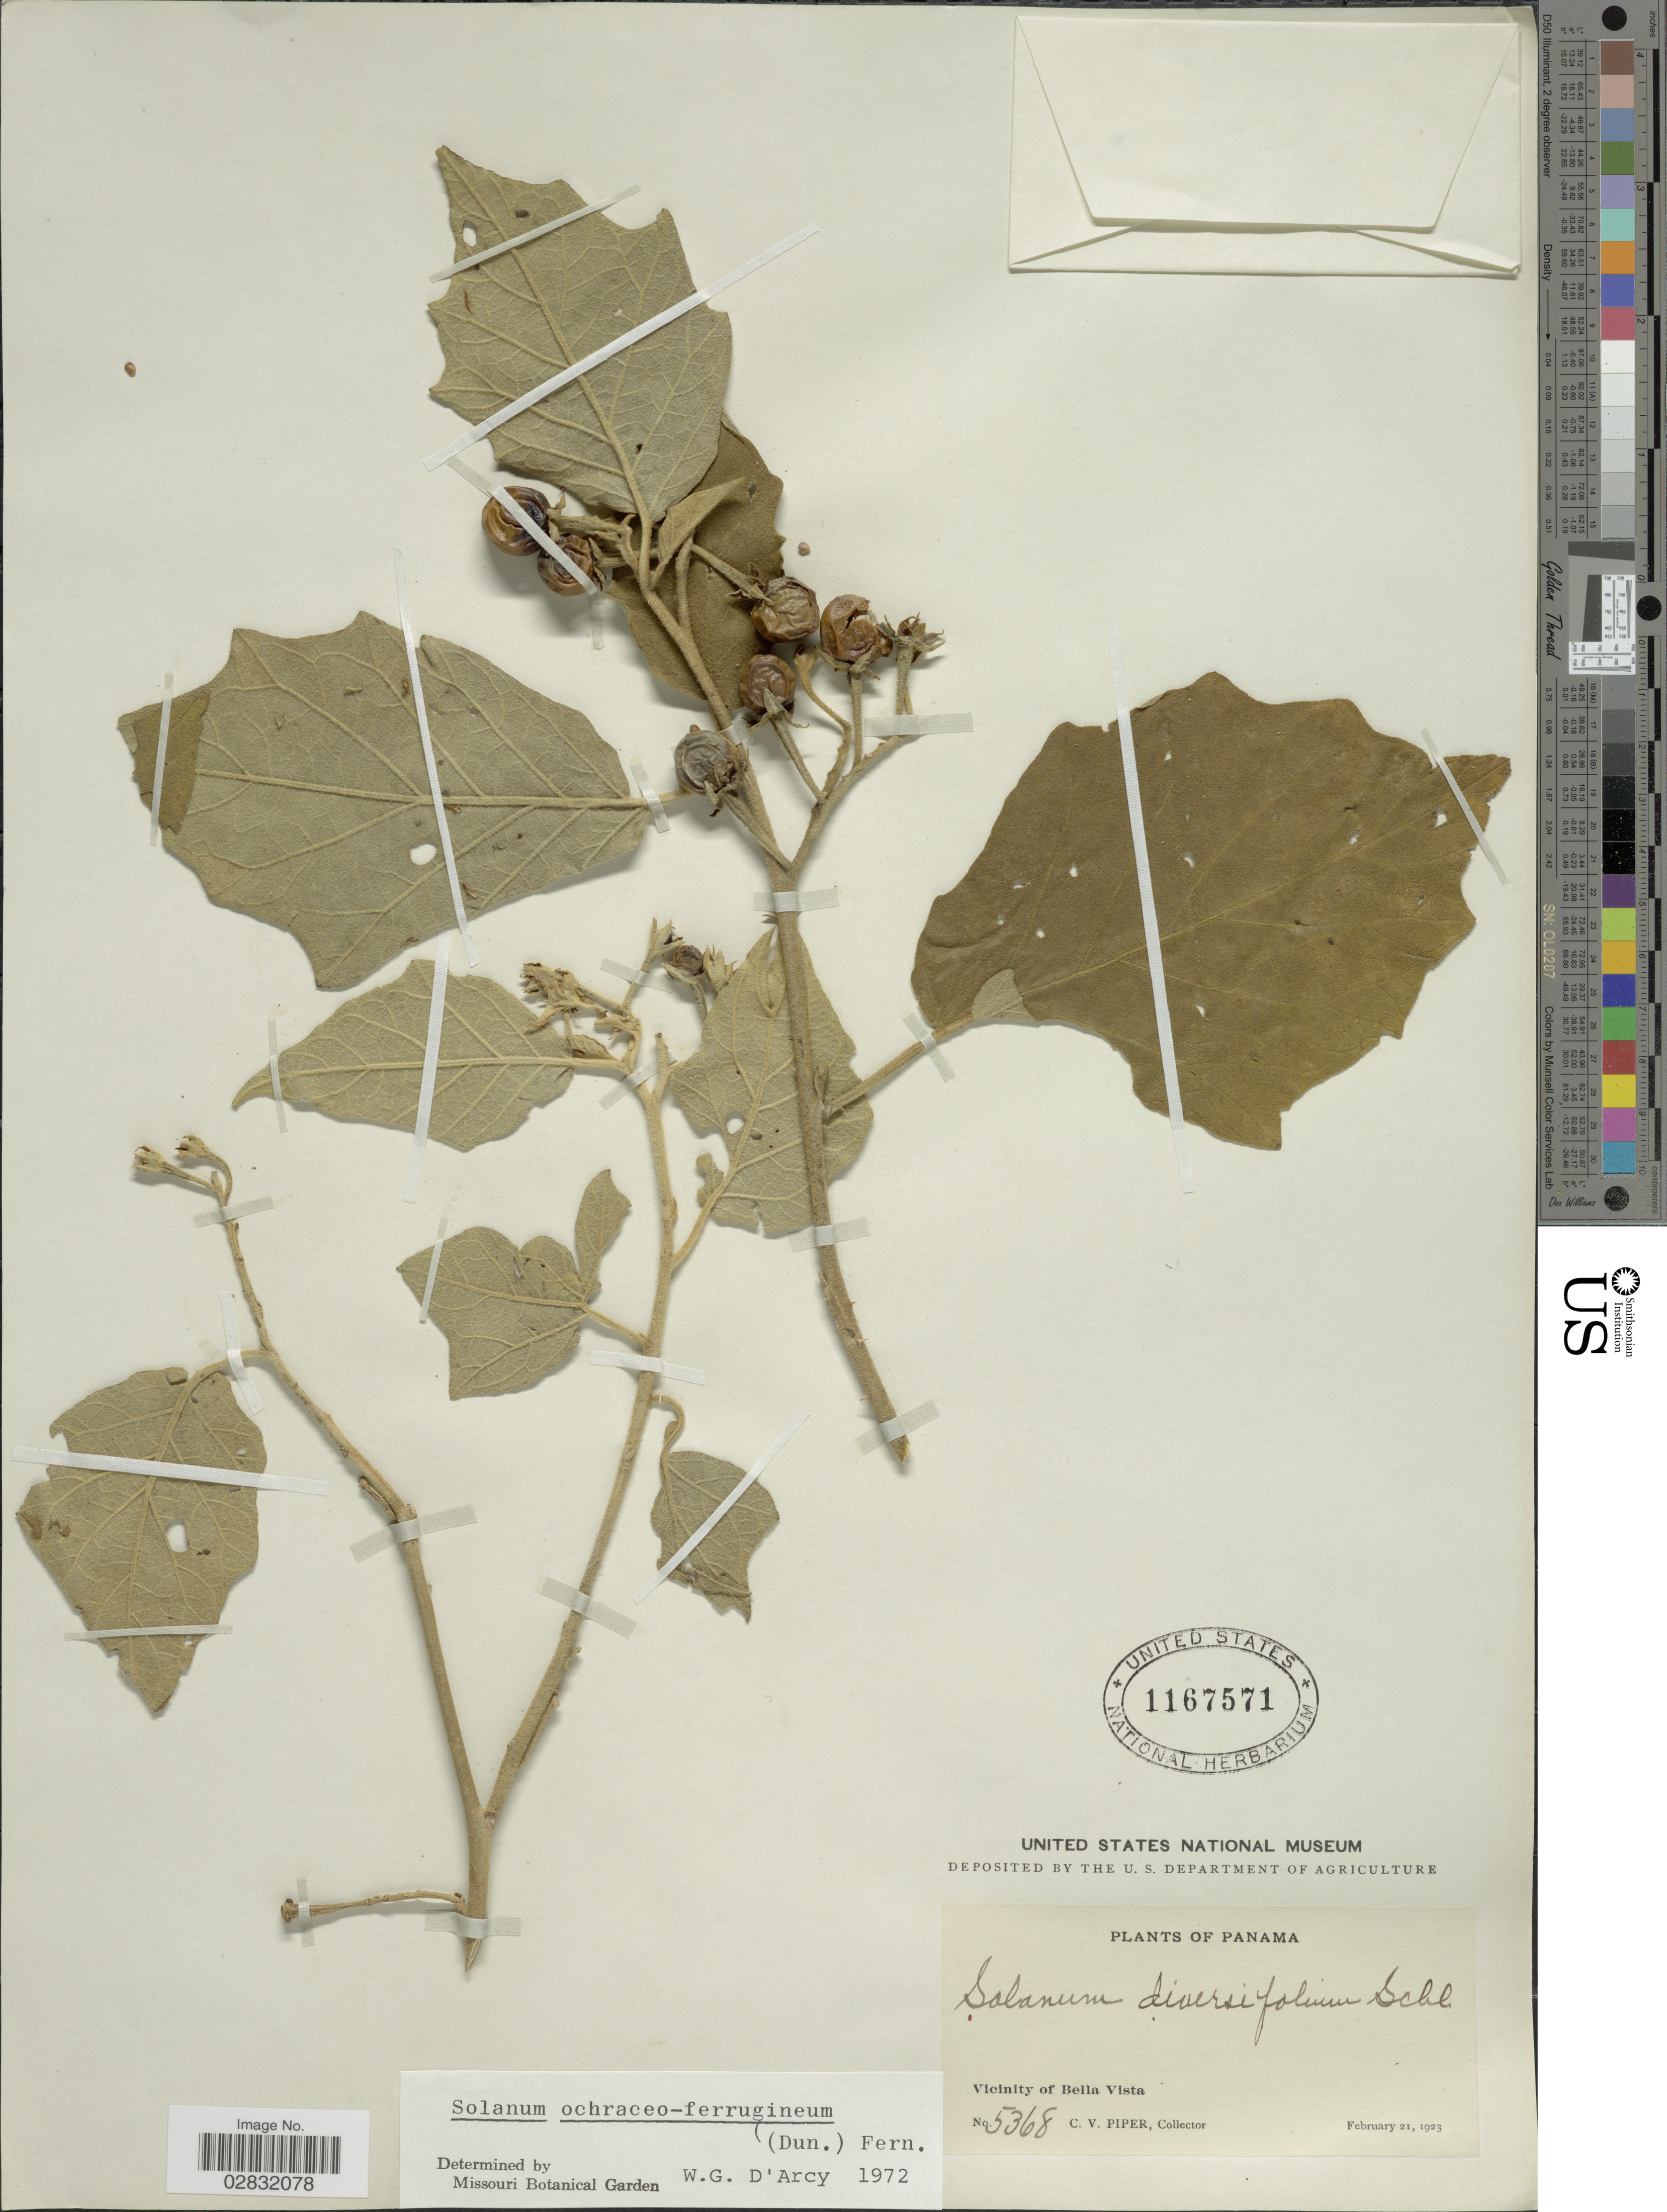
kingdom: Plantae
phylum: Tracheophyta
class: Magnoliopsida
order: Solanales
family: Solanaceae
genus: Solanum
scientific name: Solanum ochraceo-ferrugineum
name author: (Dunal) Fernald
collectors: C. V. Piper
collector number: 5368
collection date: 1923-02-21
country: Panama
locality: Vicinity of Bella Vista.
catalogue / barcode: US 1167571